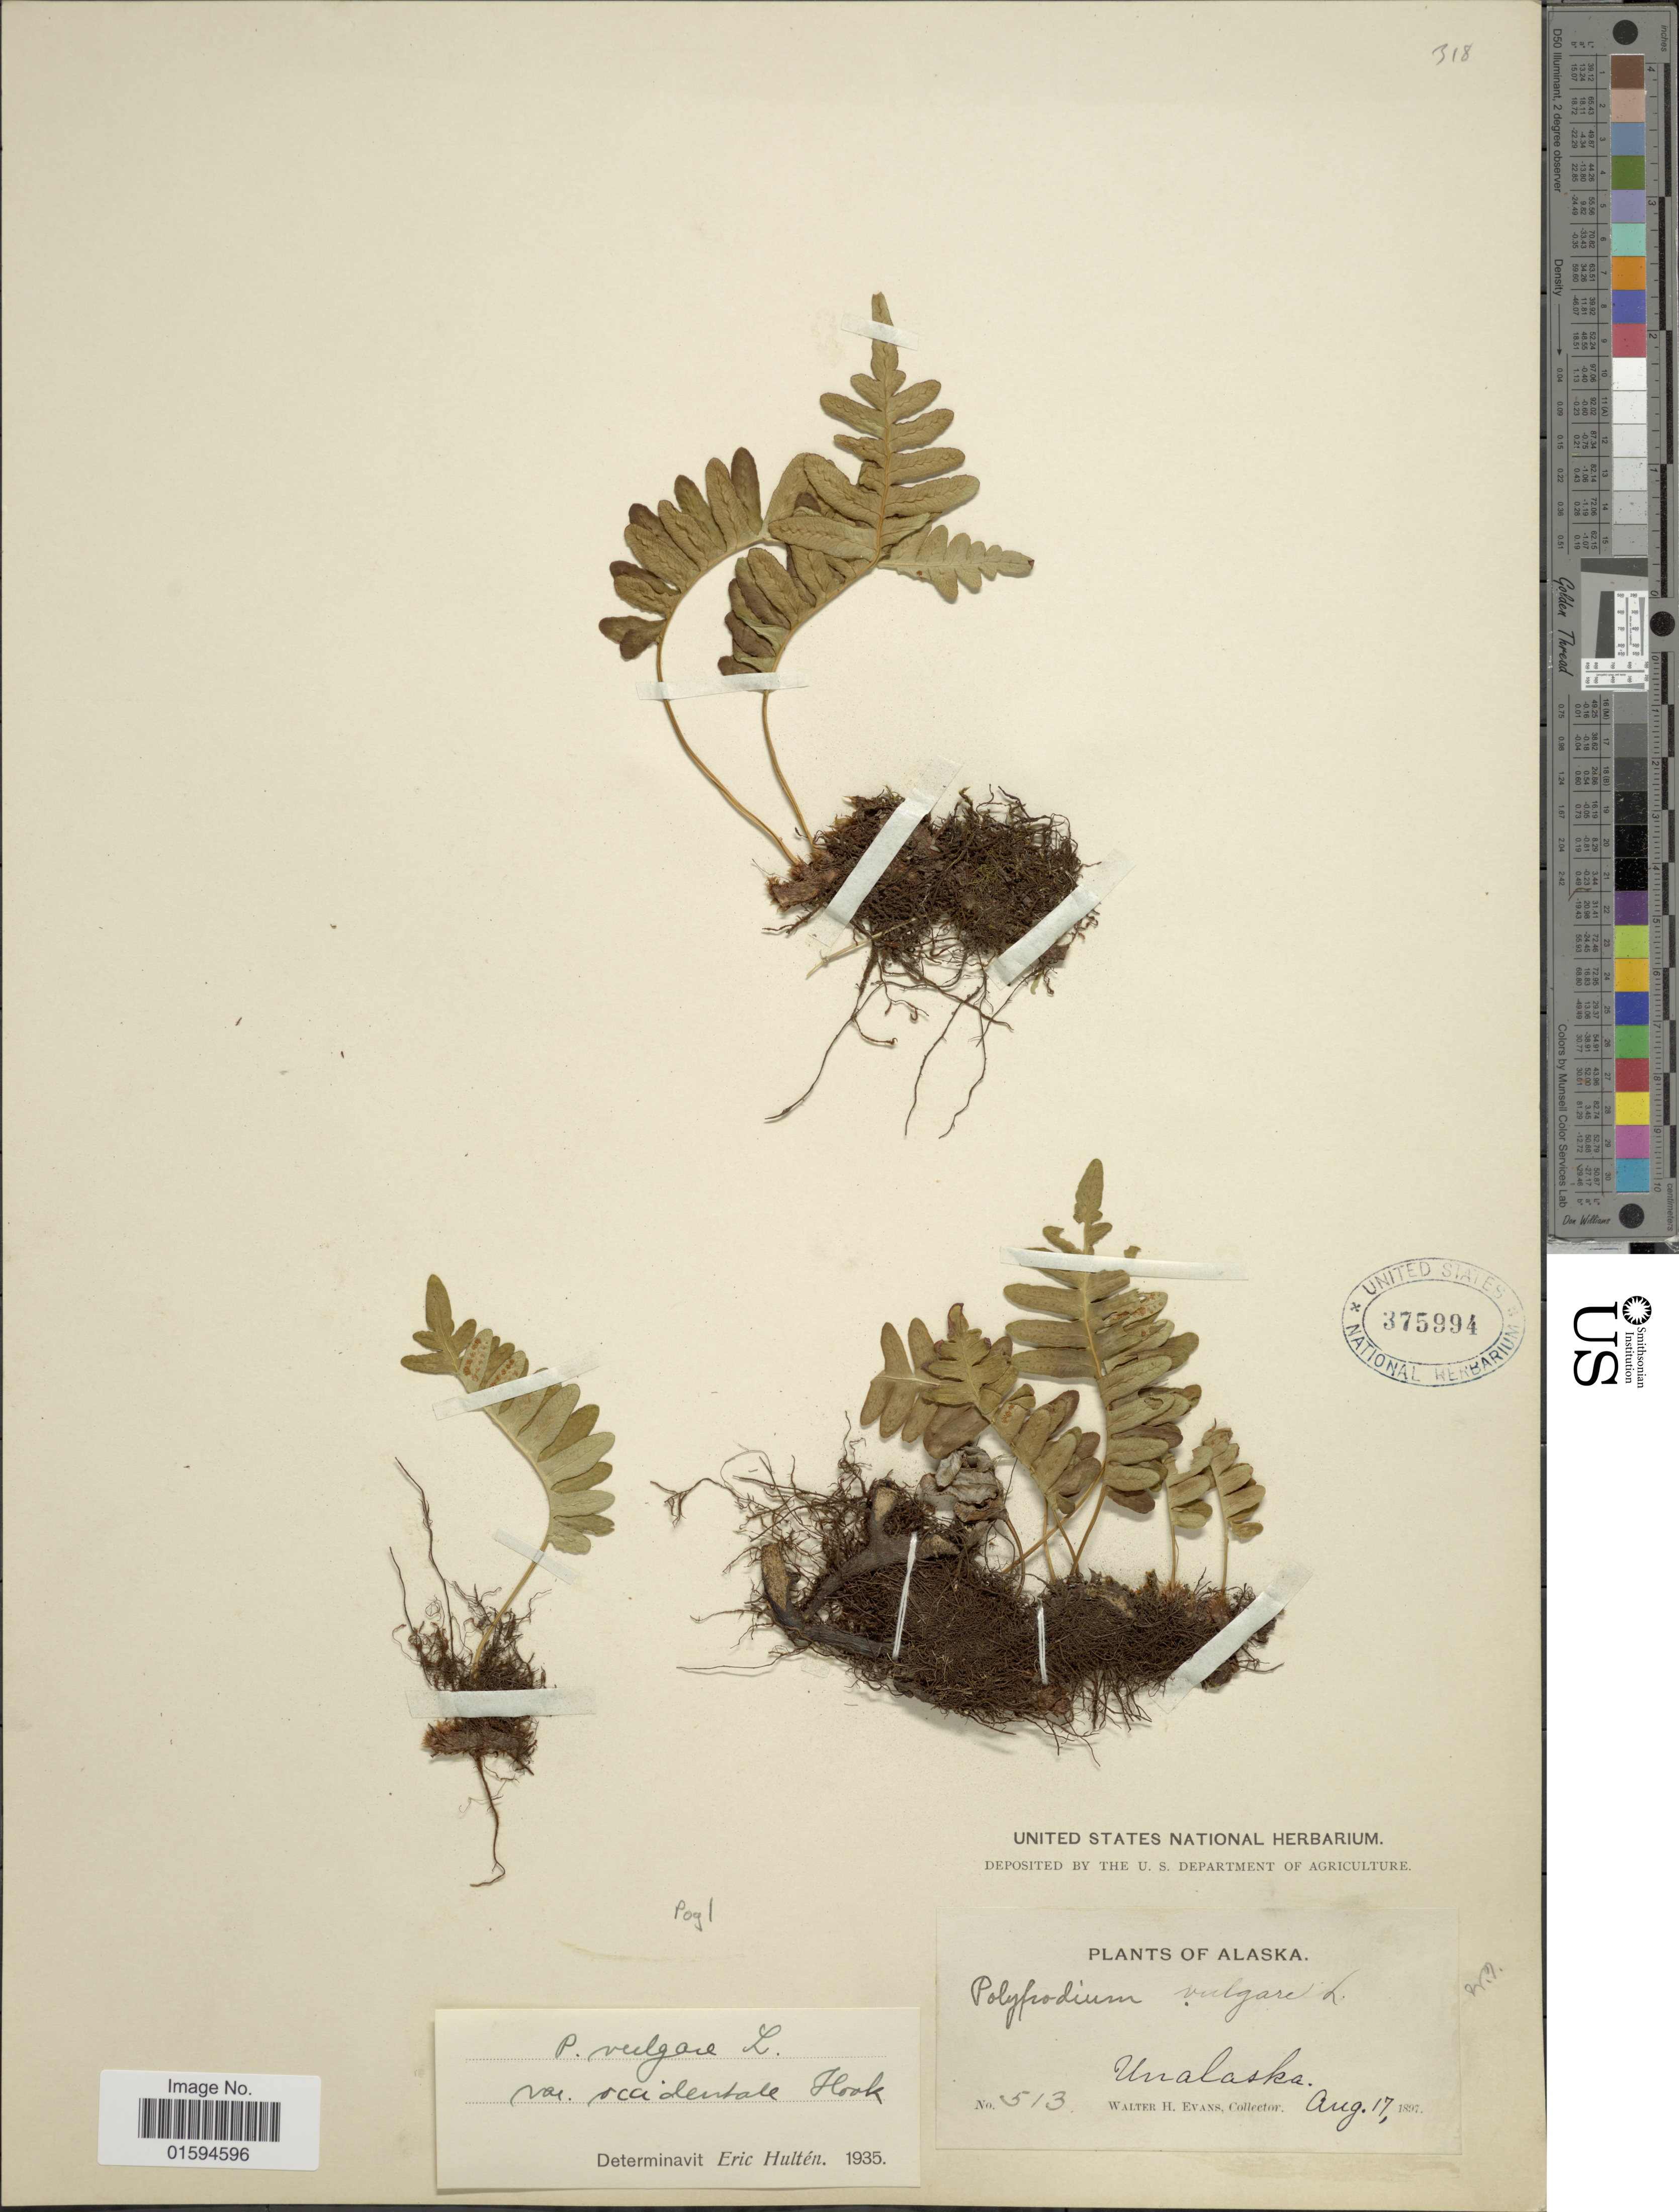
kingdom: Plantae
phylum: Tracheophyta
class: Polypodiopsida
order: Polypodiales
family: Polypodiaceae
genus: Polypodium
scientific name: Polypodium glycyrrhiza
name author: D.C. Eaton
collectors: W. H. Evans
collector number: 513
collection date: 1897-08-17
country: United States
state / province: Alaska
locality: Unalaska.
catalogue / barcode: US 375994